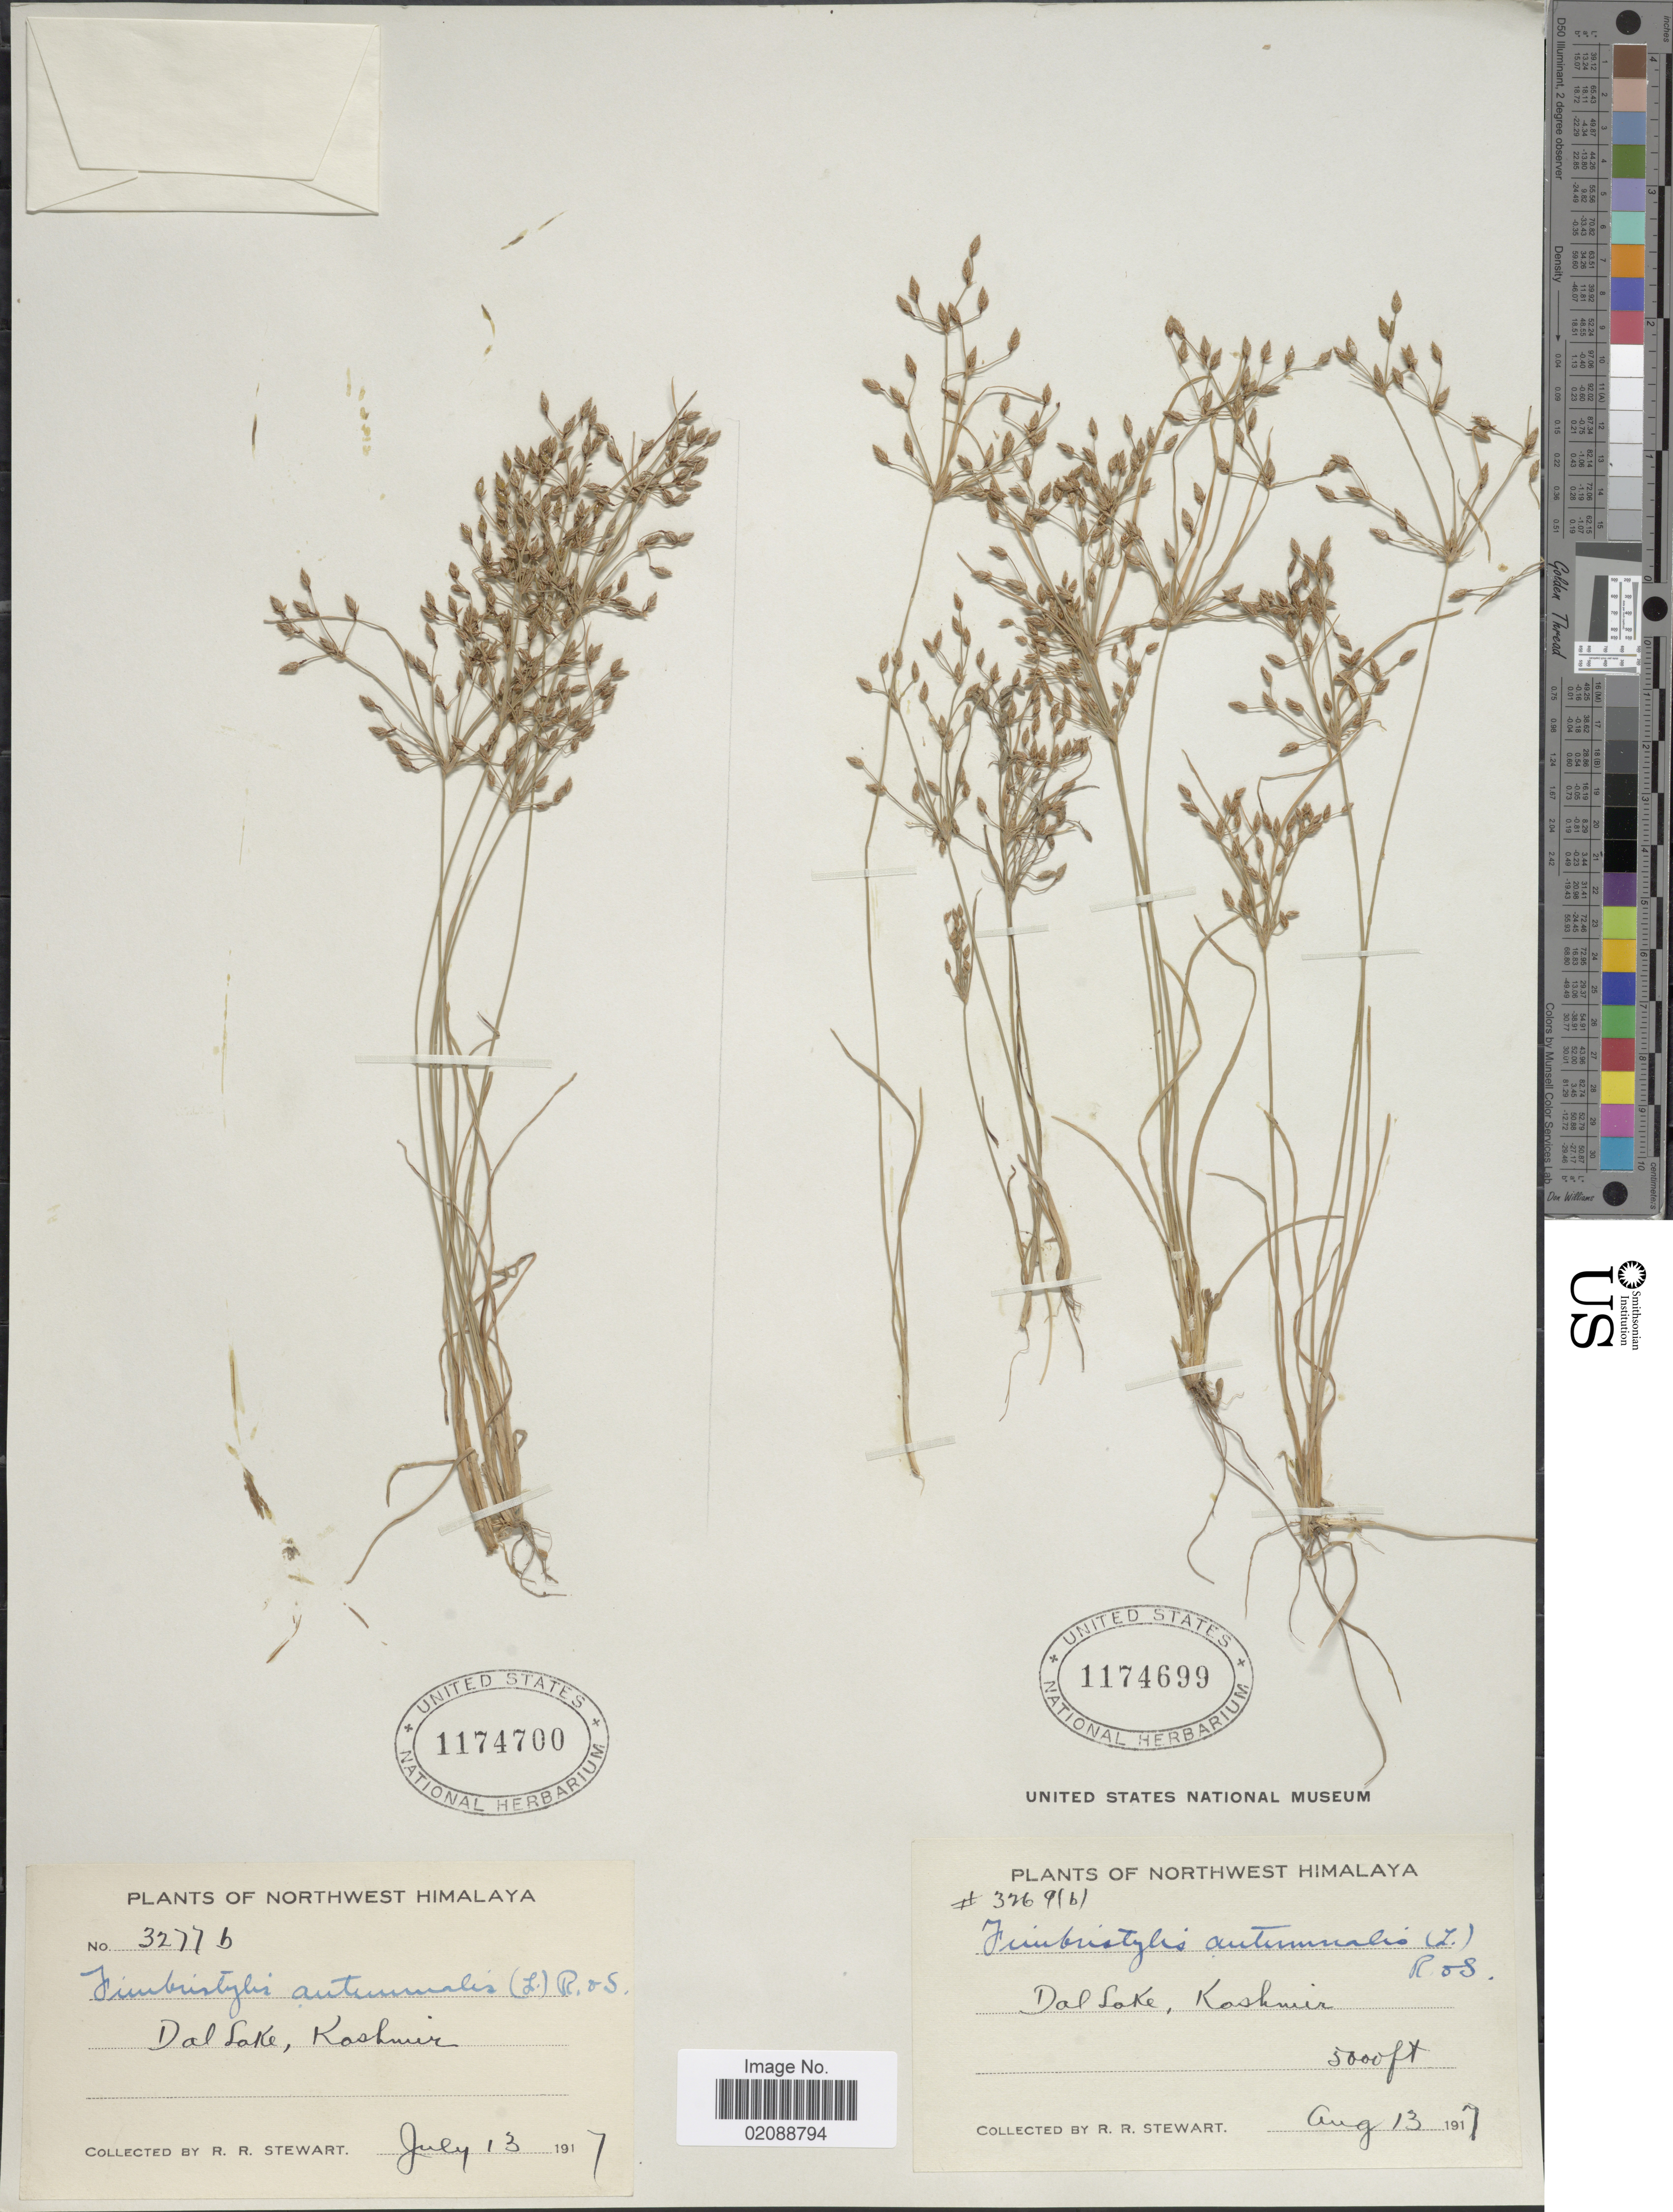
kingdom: Plantae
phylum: Tracheophyta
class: Liliopsida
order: Poales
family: Cyperaceae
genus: Fimbristylis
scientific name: Fimbristylis autumnalis (L.) Roem. & Schult.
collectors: R. R. Stewart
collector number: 3277b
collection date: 1917-07-13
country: India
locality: Northwest Himalaya, Dal Lake, Kashmir.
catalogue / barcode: US 1174700